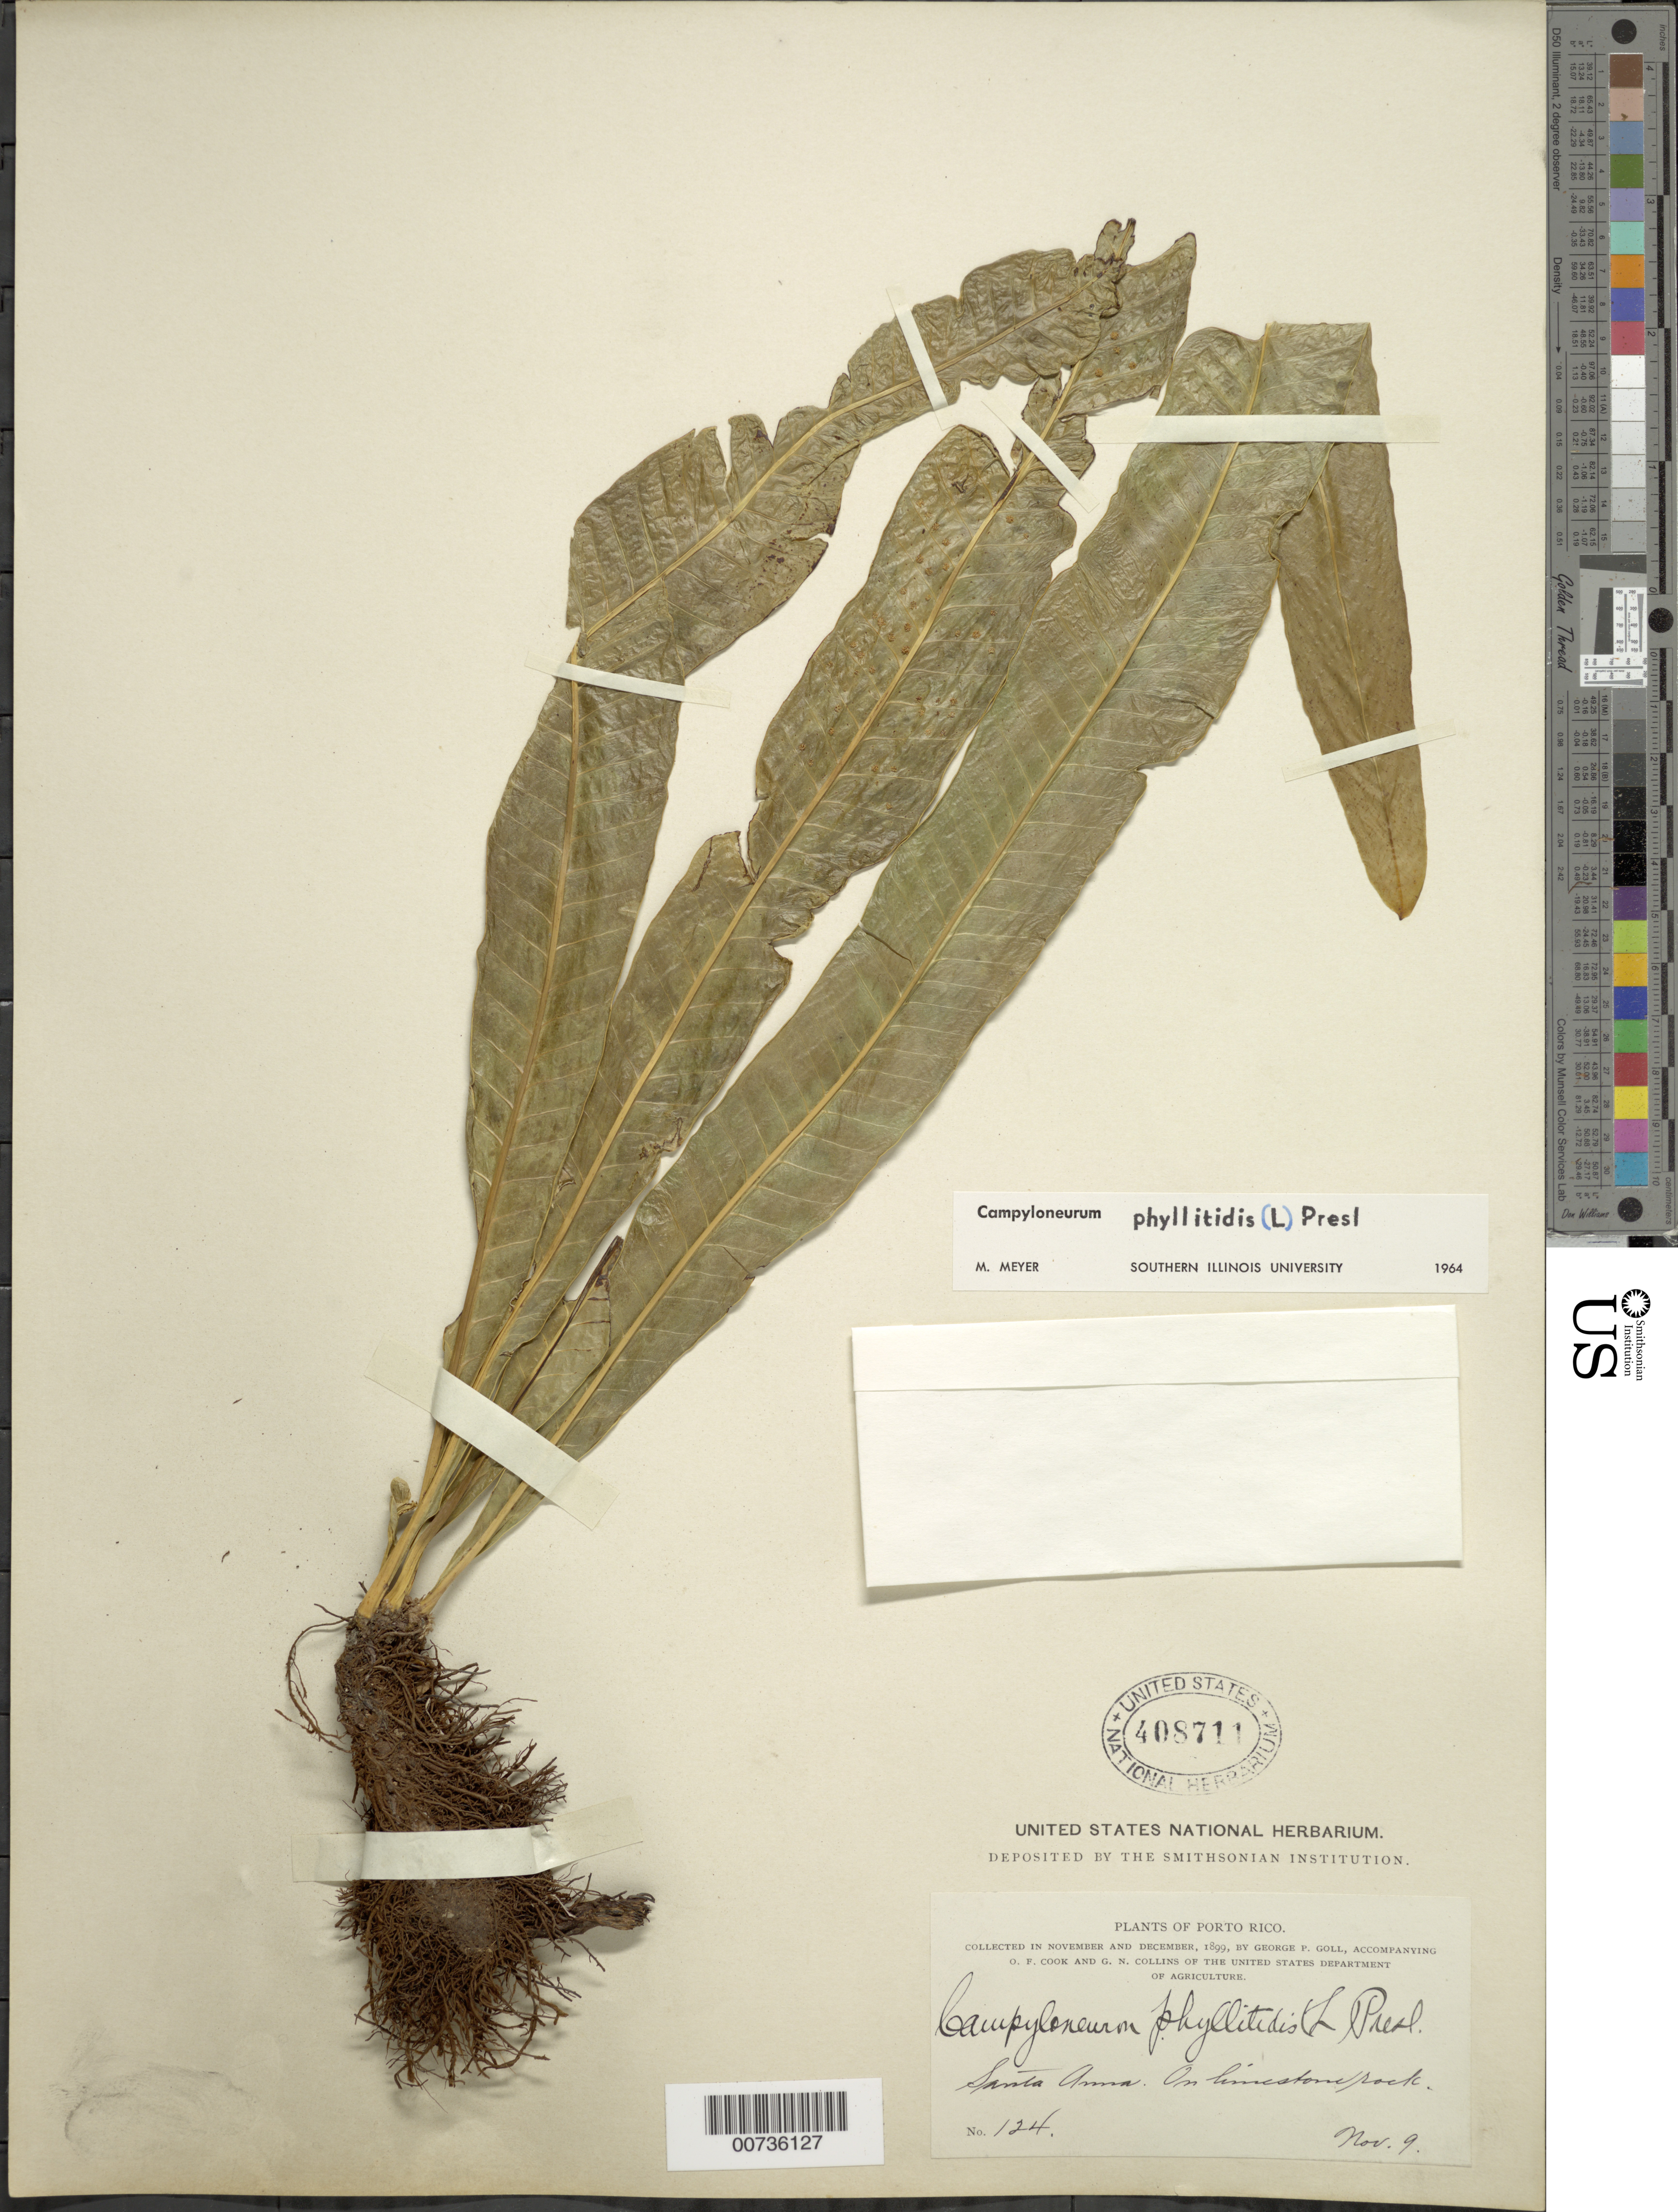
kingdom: Plantae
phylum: Tracheophyta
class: Polypodiopsida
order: Polypodiales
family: Polypodiaceae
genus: Campyloneurum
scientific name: Campyloneurum phyllitidis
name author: (L.) C. Presl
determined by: Meyer, M.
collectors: G. Goll, O. F. Cook & G. N. Collins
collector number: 124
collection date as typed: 09 Nov 1899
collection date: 1899-11-09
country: Puerto Rico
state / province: San Juan (?)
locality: Santa Anna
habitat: On Limestone rock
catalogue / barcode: US 408711